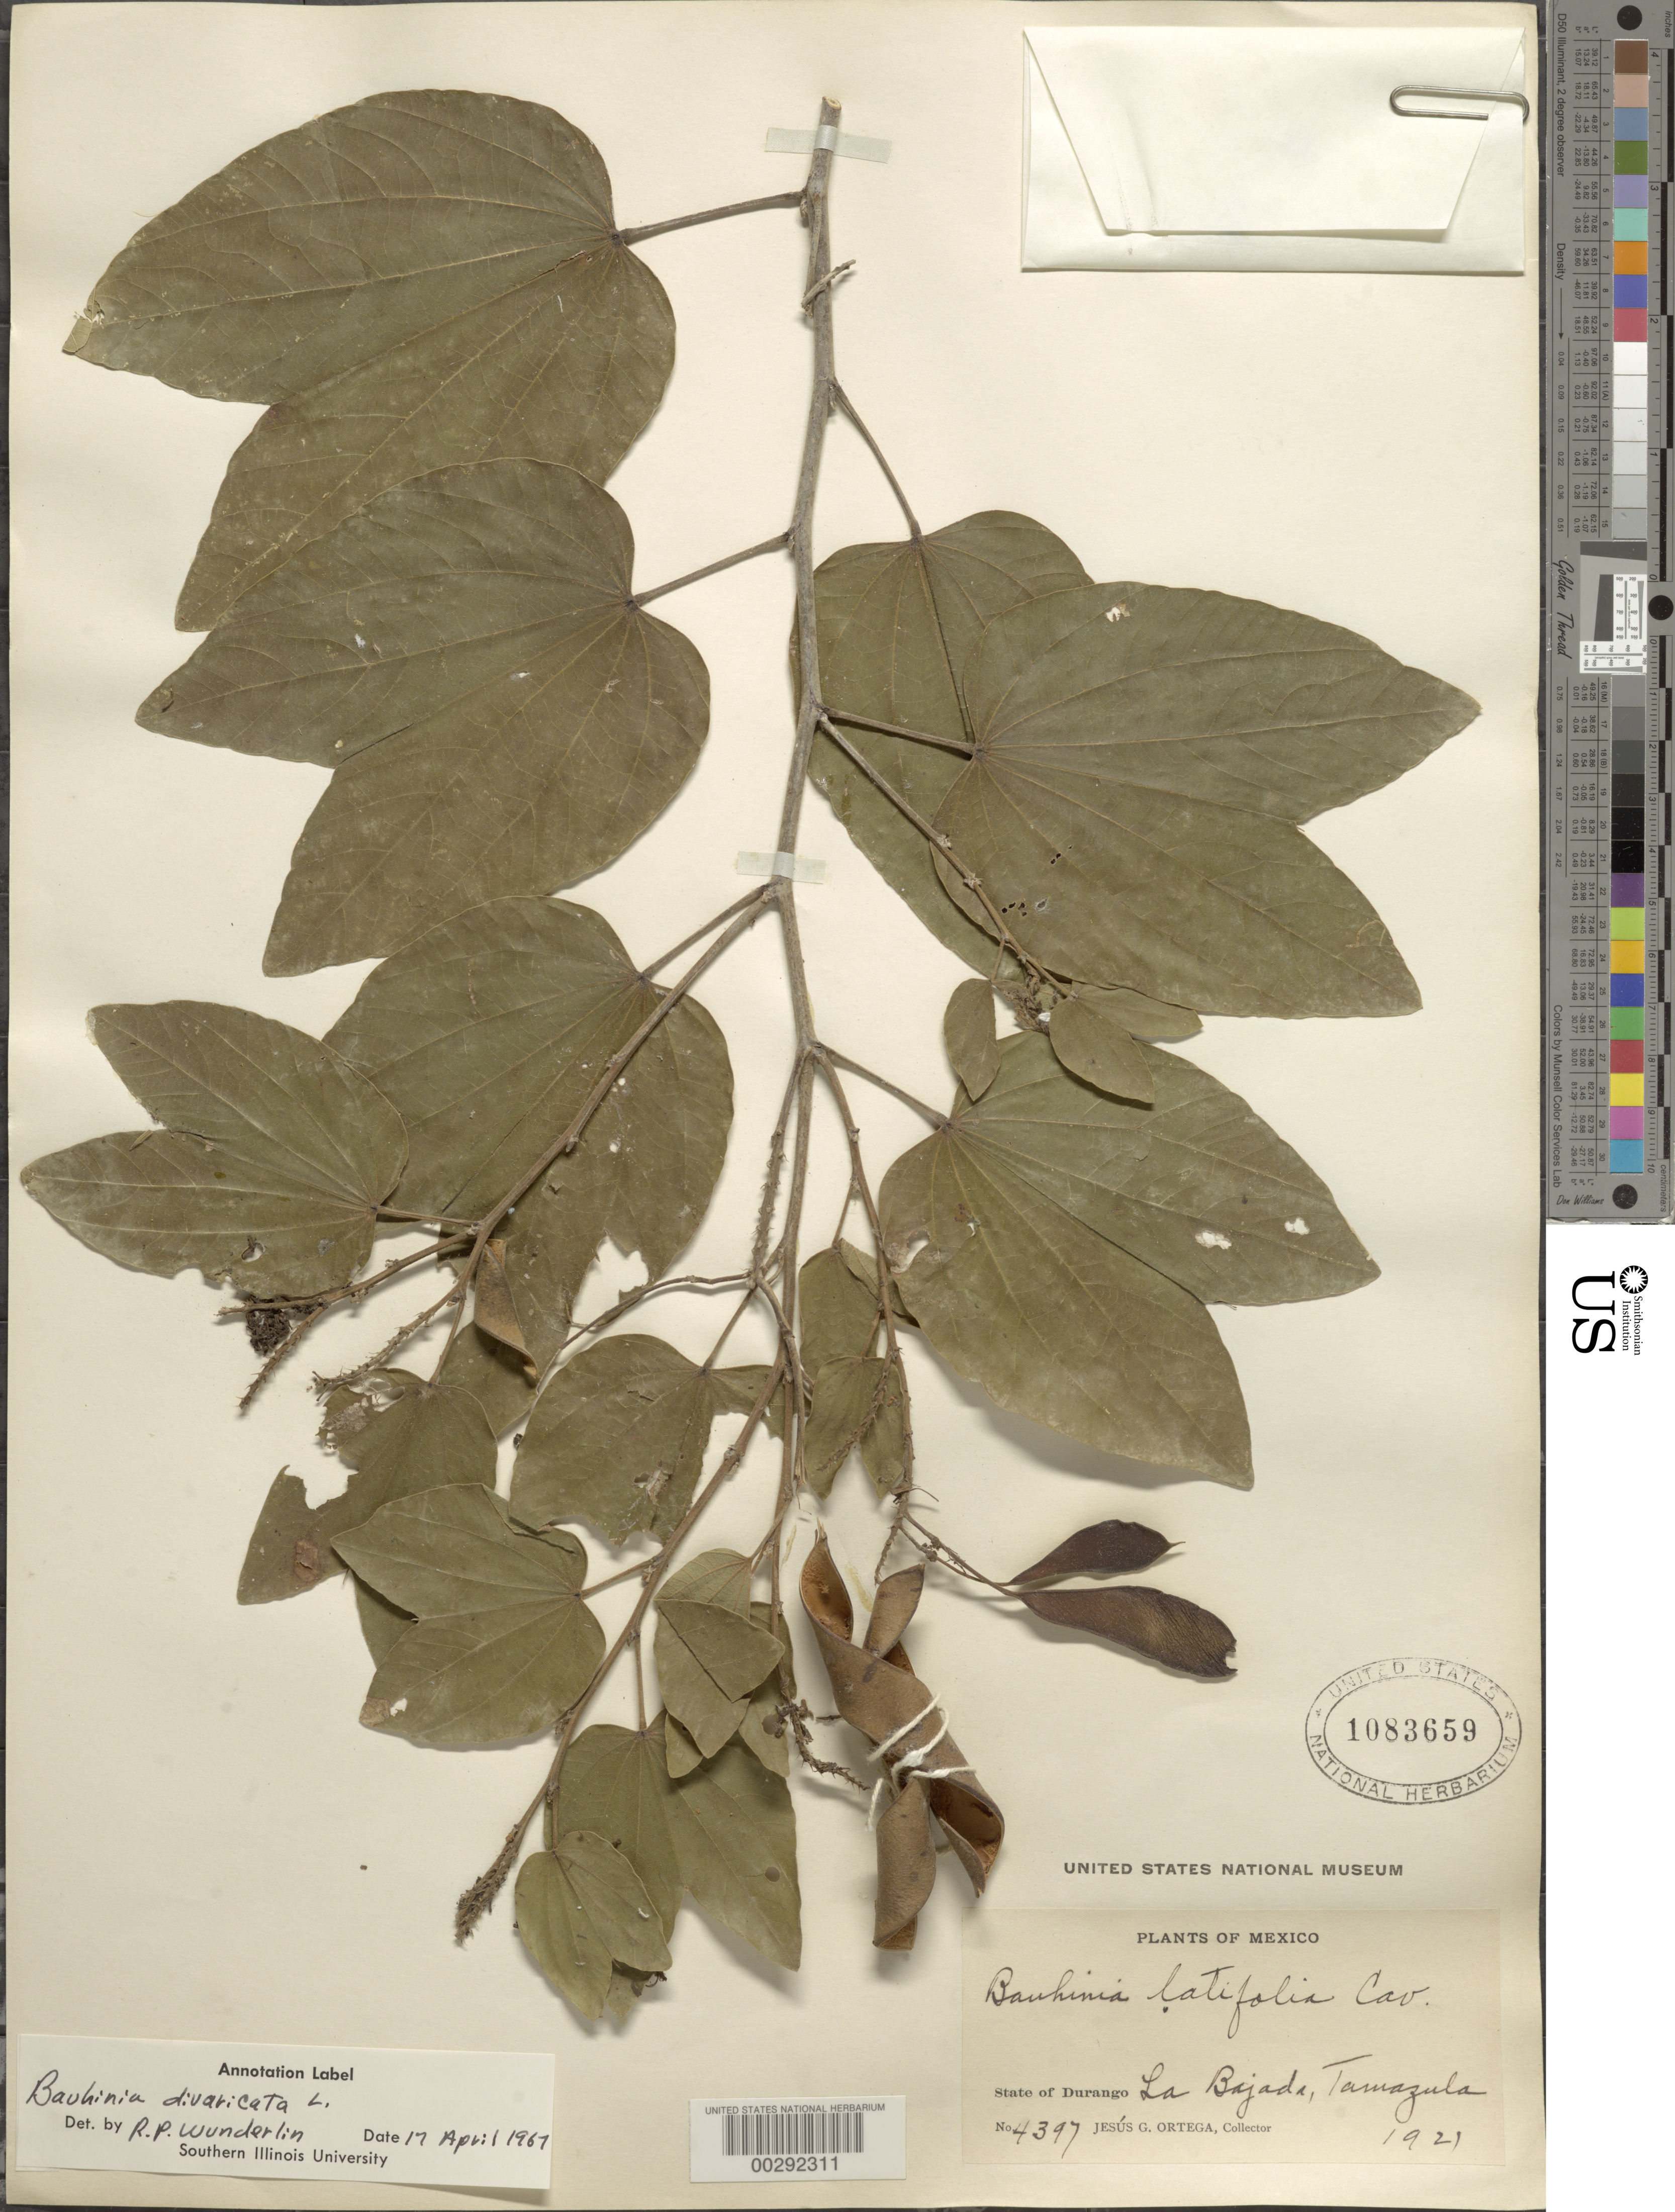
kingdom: Plantae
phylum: Tracheophyta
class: Magnoliopsida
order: Fabales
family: Fabaceae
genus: Bauhinia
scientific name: Bauhinia divaricata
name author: L.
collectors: J. Ortega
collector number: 4397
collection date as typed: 1921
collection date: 1921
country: Mexico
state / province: Durango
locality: La bajada, Tamazula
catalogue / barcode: US 1083659